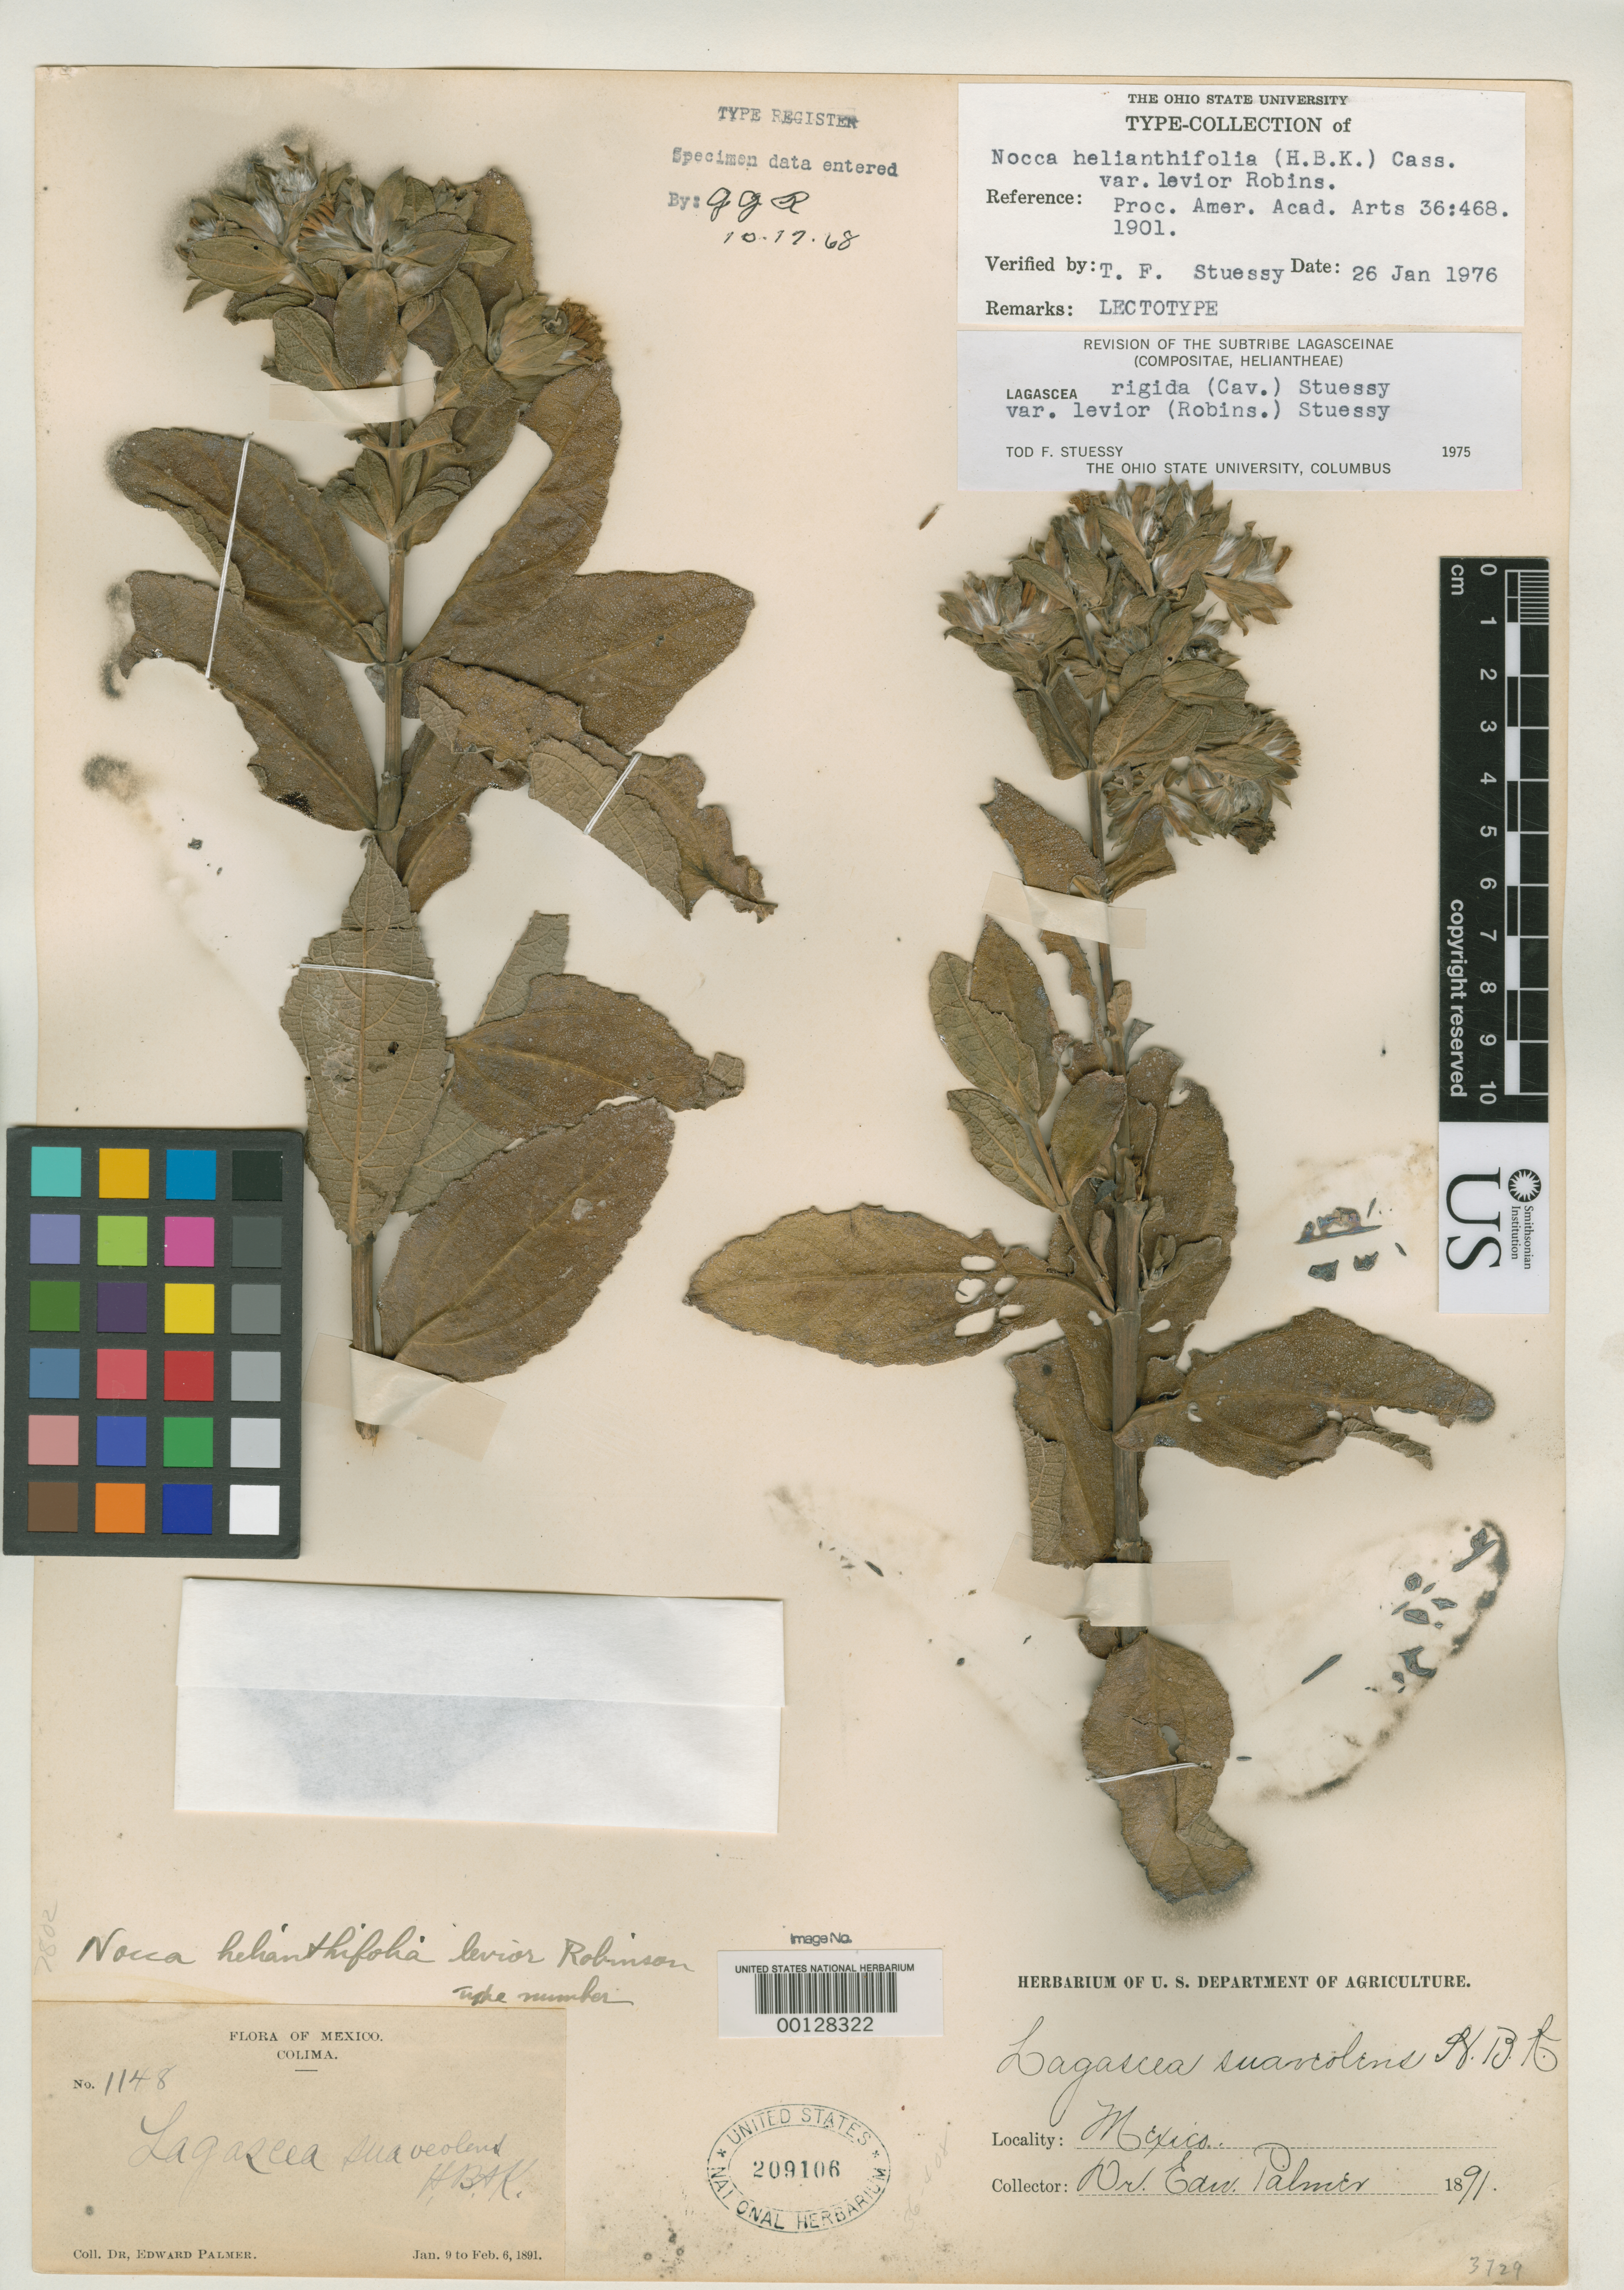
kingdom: Plantae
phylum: Tracheophyta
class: Magnoliopsida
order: Asterales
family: Asteraceae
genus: Nocca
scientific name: Nocca helianthifolia var. levior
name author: B.L. Rob.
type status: Lectotype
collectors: E. Palmer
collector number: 1148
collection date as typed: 09 Jan 1891 to 06 Feb 1891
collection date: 1891-01-09/1891-02-06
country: Mexico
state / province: Colima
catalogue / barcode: US 209106